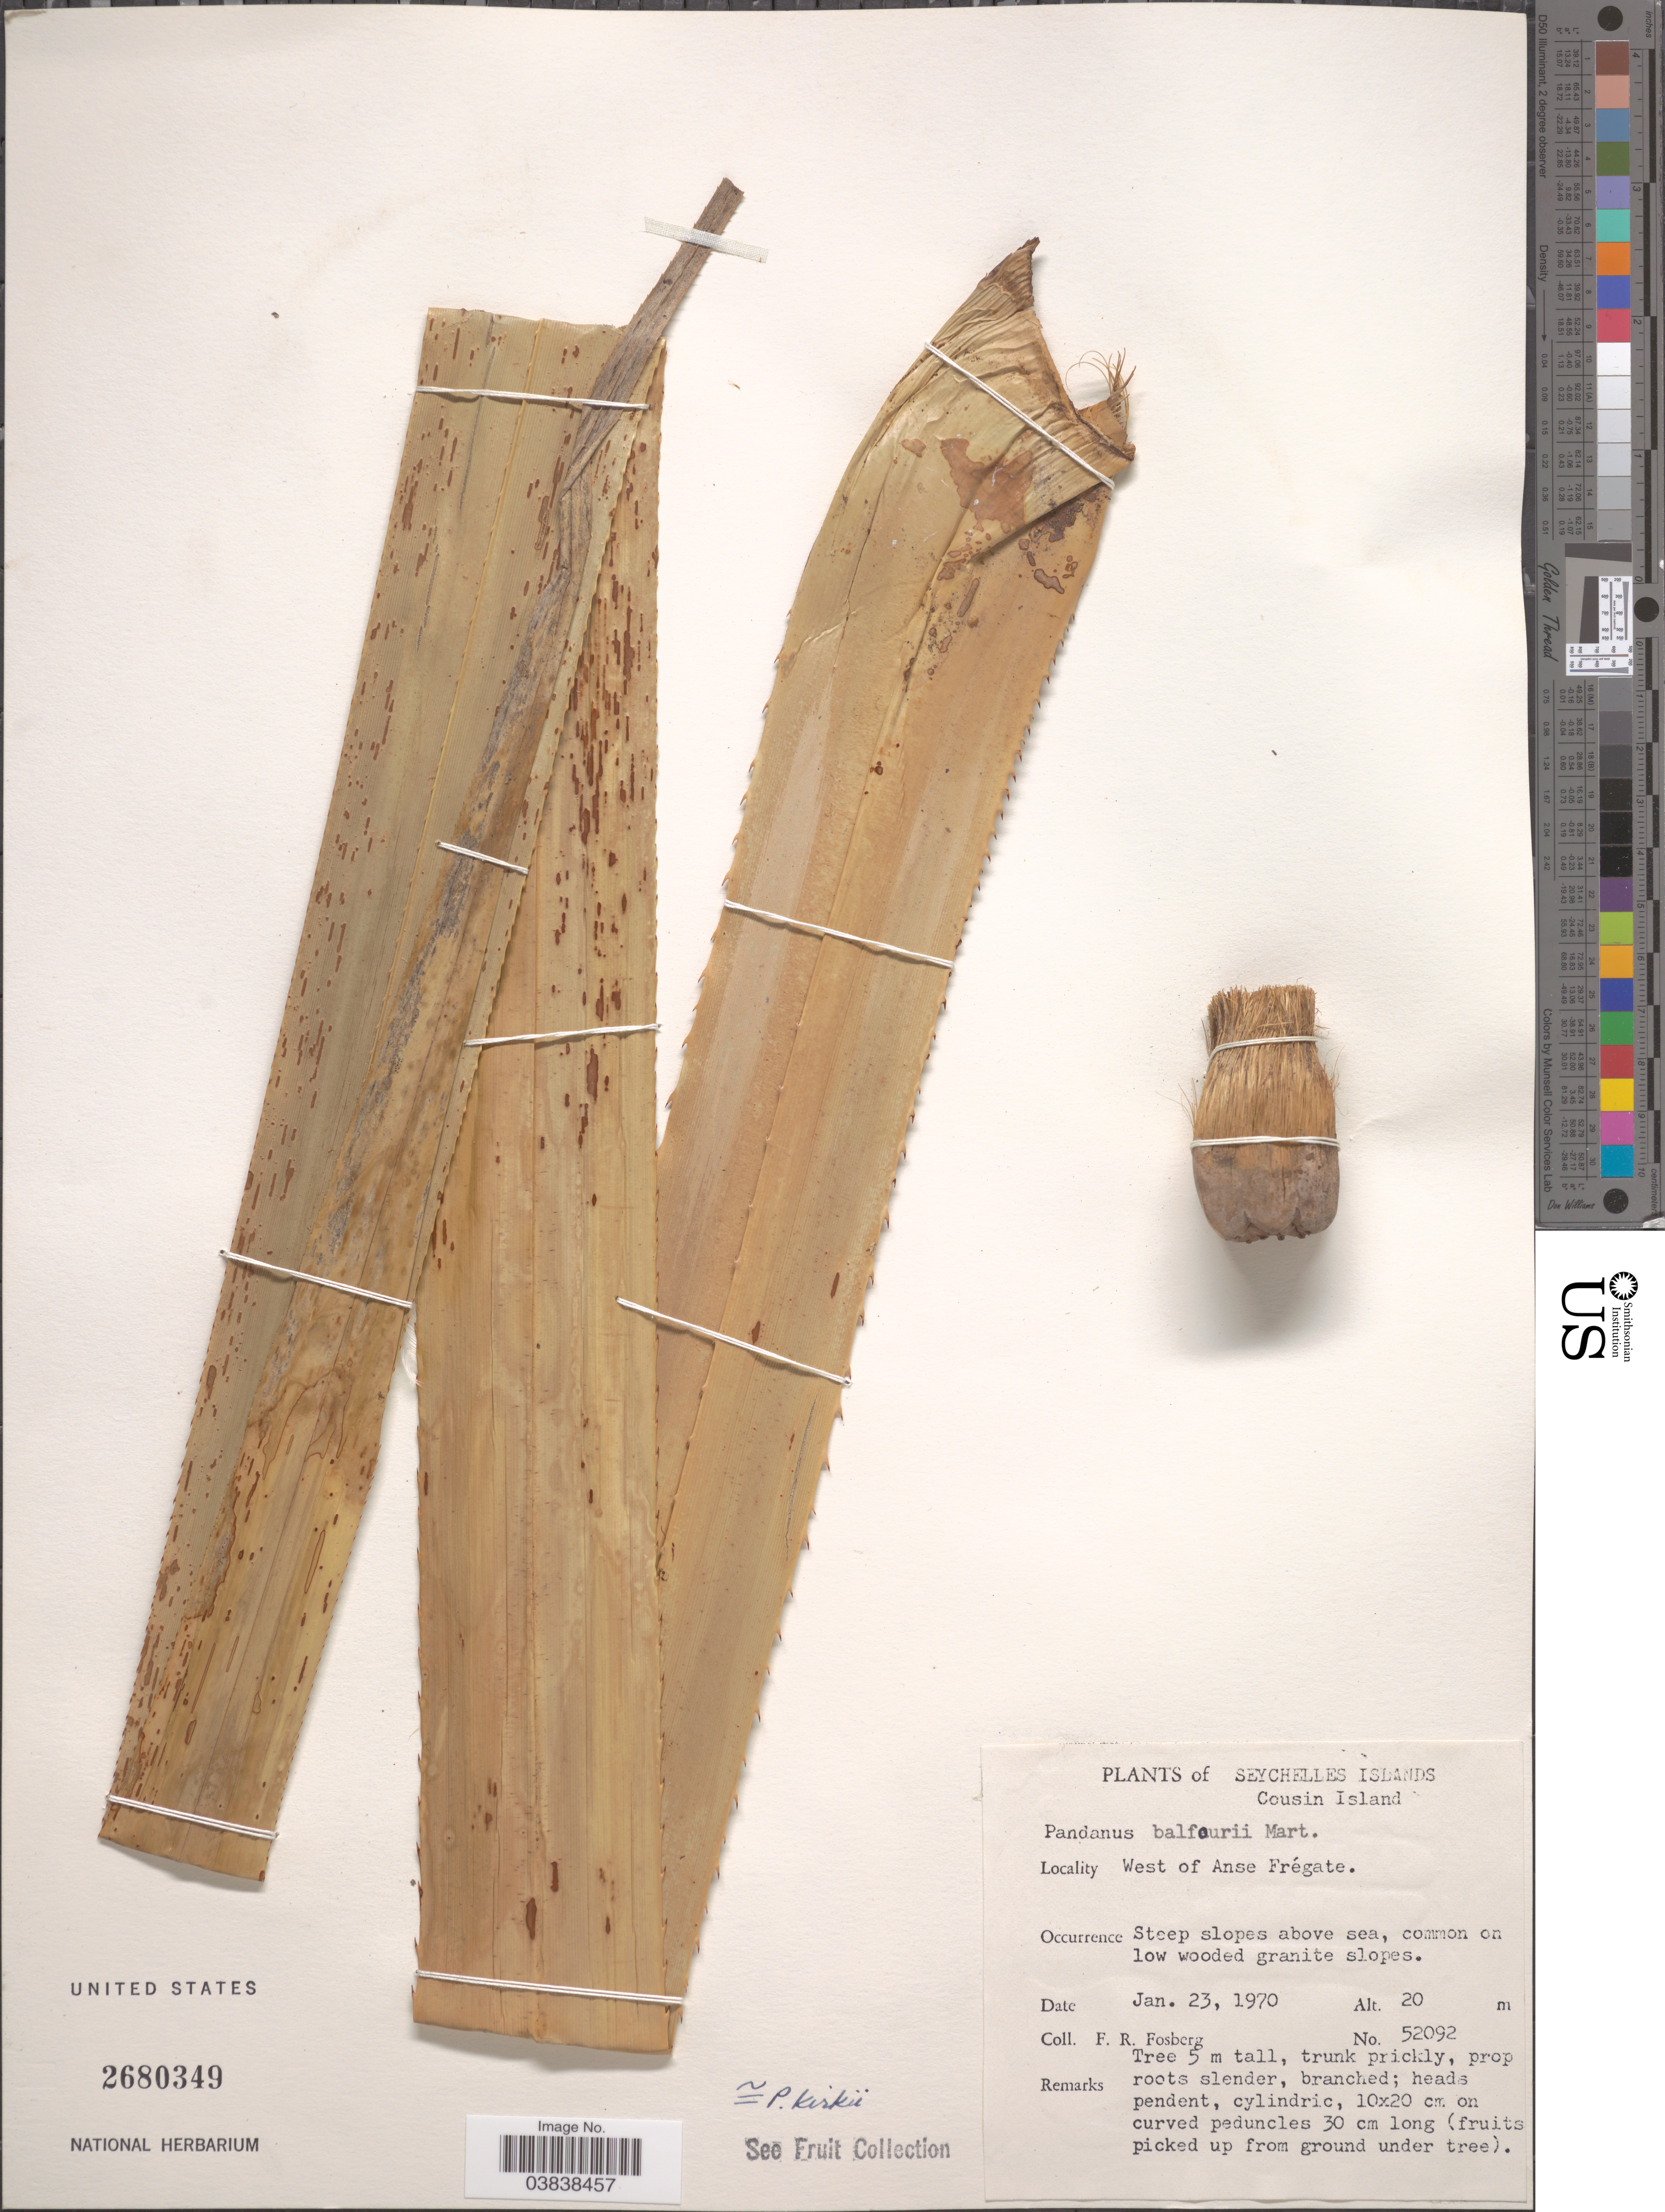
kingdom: Plantae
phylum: Tracheophyta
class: Liliopsida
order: Pandanales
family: Pandanaceae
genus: Pandanus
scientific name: Pandanus balfourii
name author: Martelli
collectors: F. R. Fosberg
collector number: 52092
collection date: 1970-01-23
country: Seychelles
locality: Seychelles Islands. Cousin Island. West of Anse Frégate.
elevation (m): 20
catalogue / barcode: US 2680349